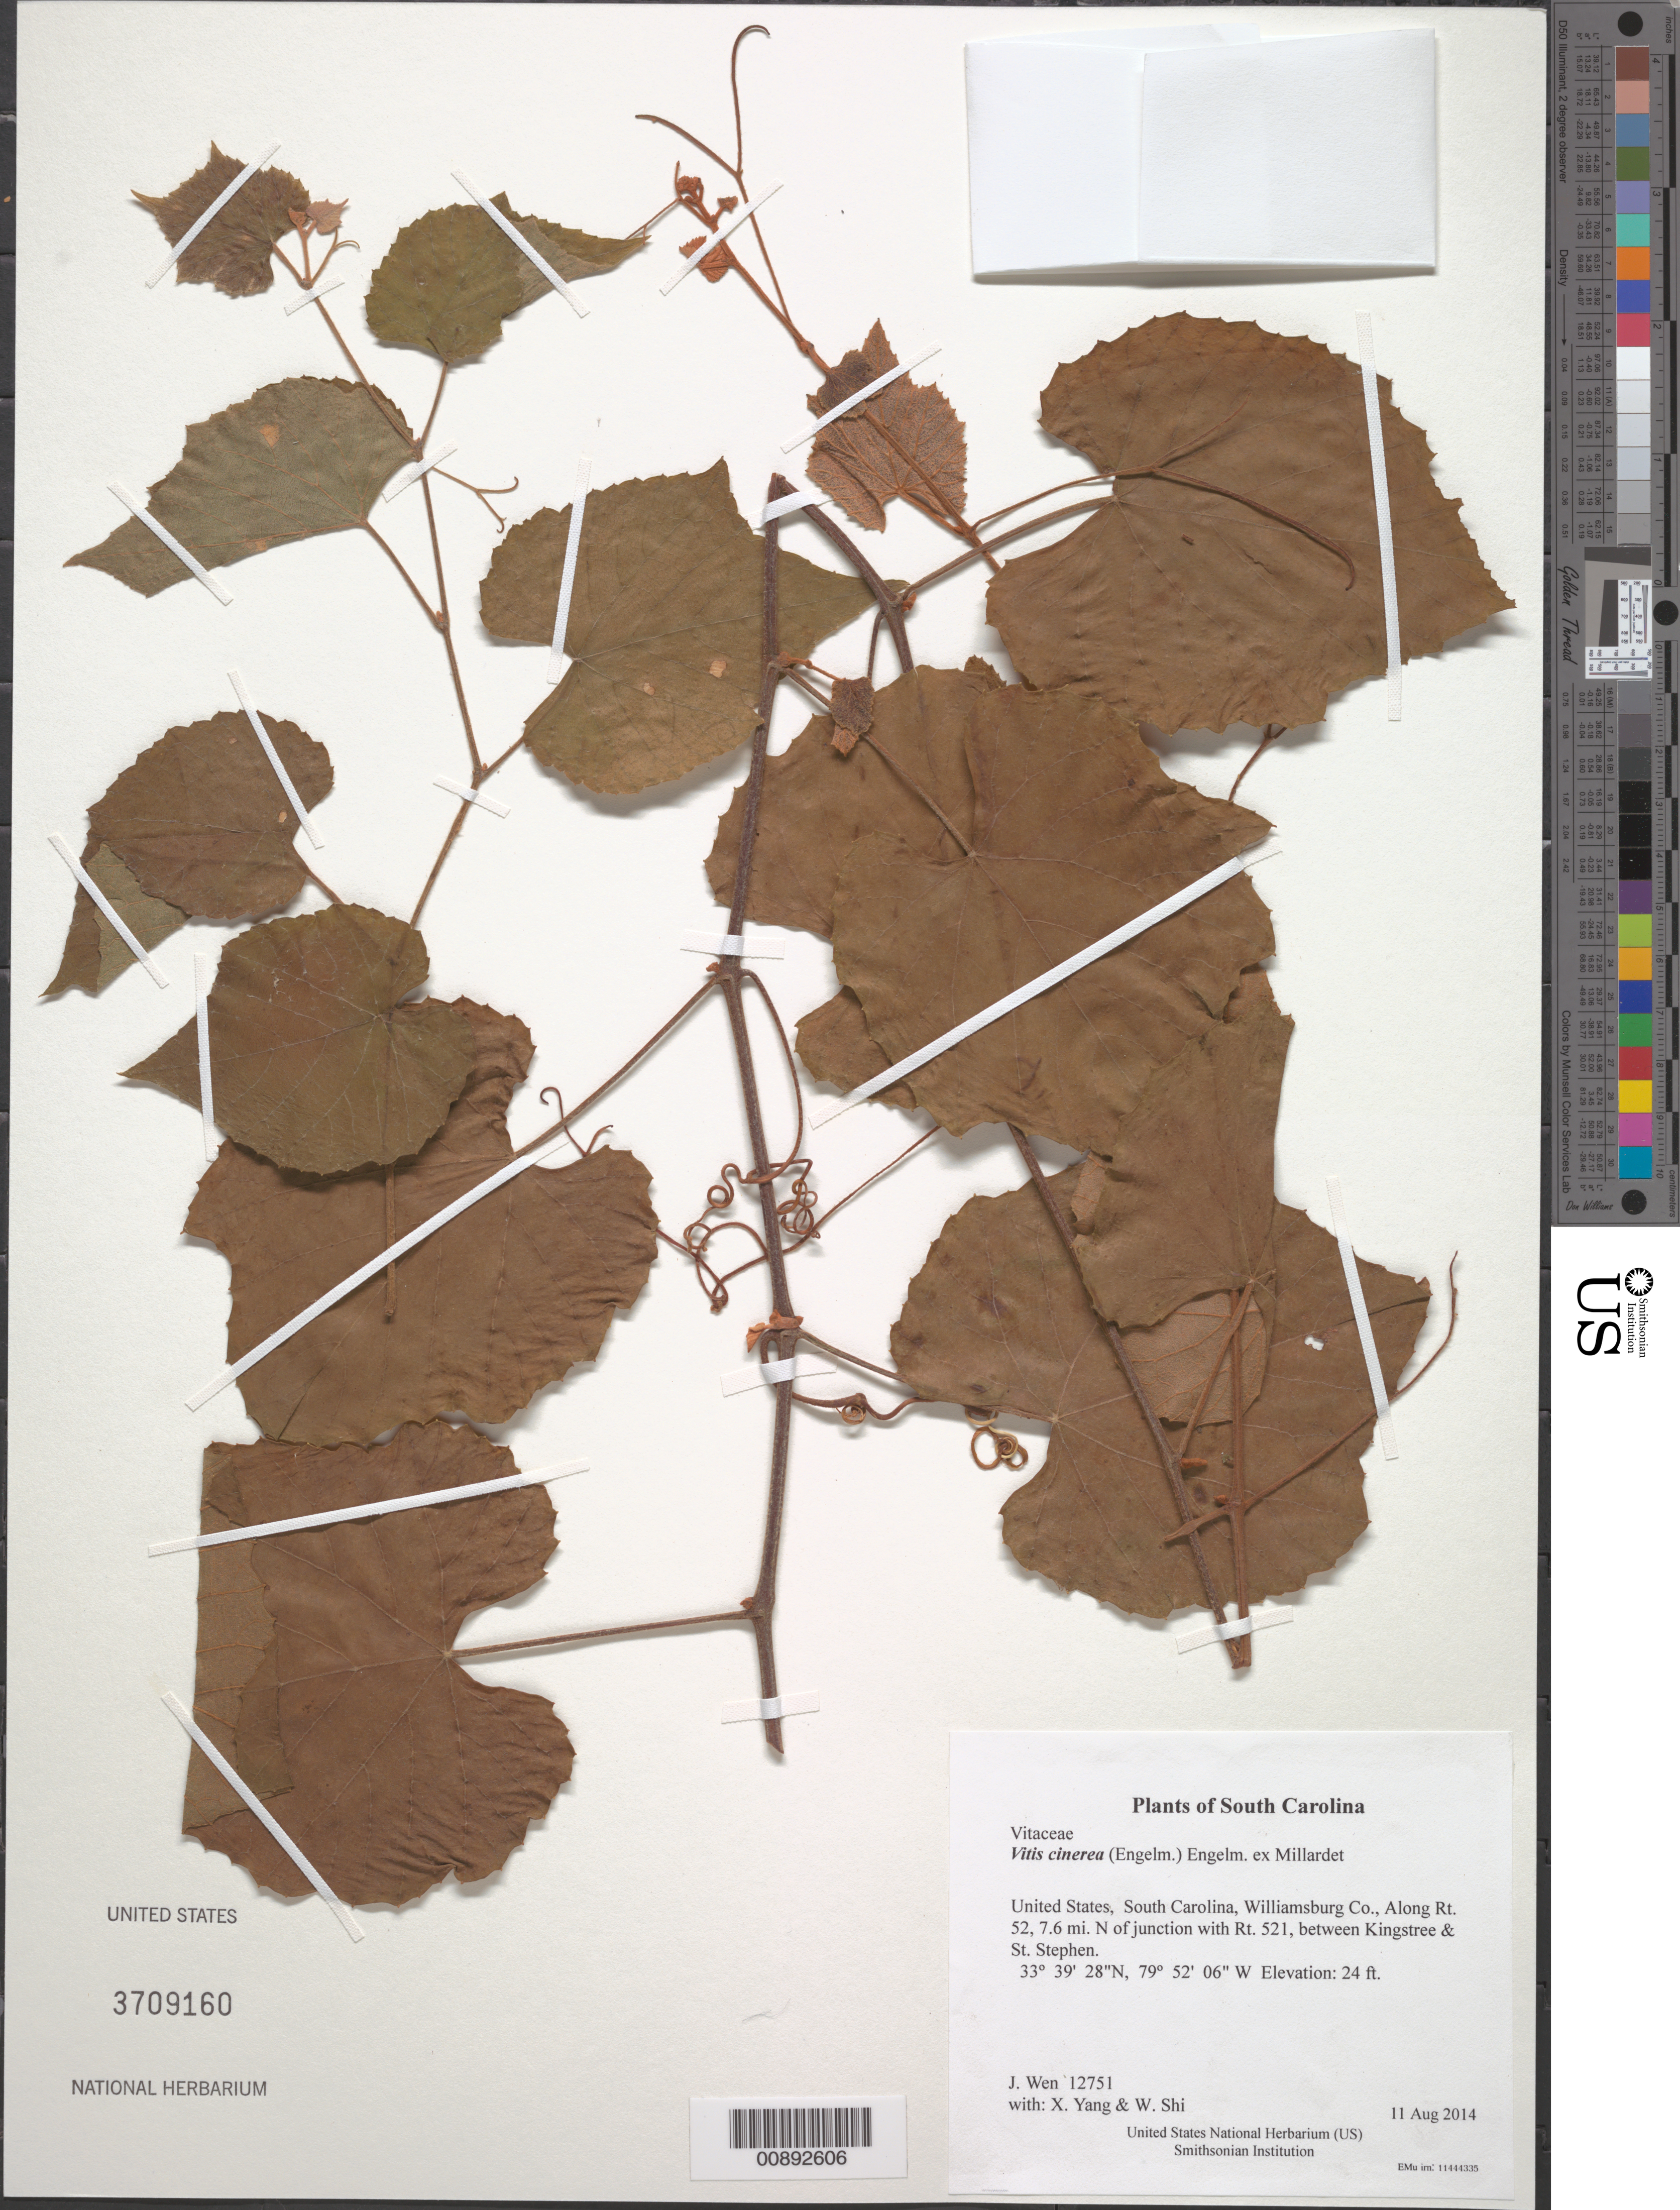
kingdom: Plantae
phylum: Tracheophyta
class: Magnoliopsida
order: Vitales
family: Vitaceae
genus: Vitis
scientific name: Vitis cinerea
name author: (Engelm.) Millardet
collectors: J. Wen, X. Yang & W. Shi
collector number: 12751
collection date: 2014-08-11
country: United States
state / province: South Carolina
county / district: Williamsburg Co.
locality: Along Rt. 52, 7.6 mi. N of junction with Rt. 521, between Kingstree & St. Stephen.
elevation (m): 7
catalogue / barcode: US 3709160